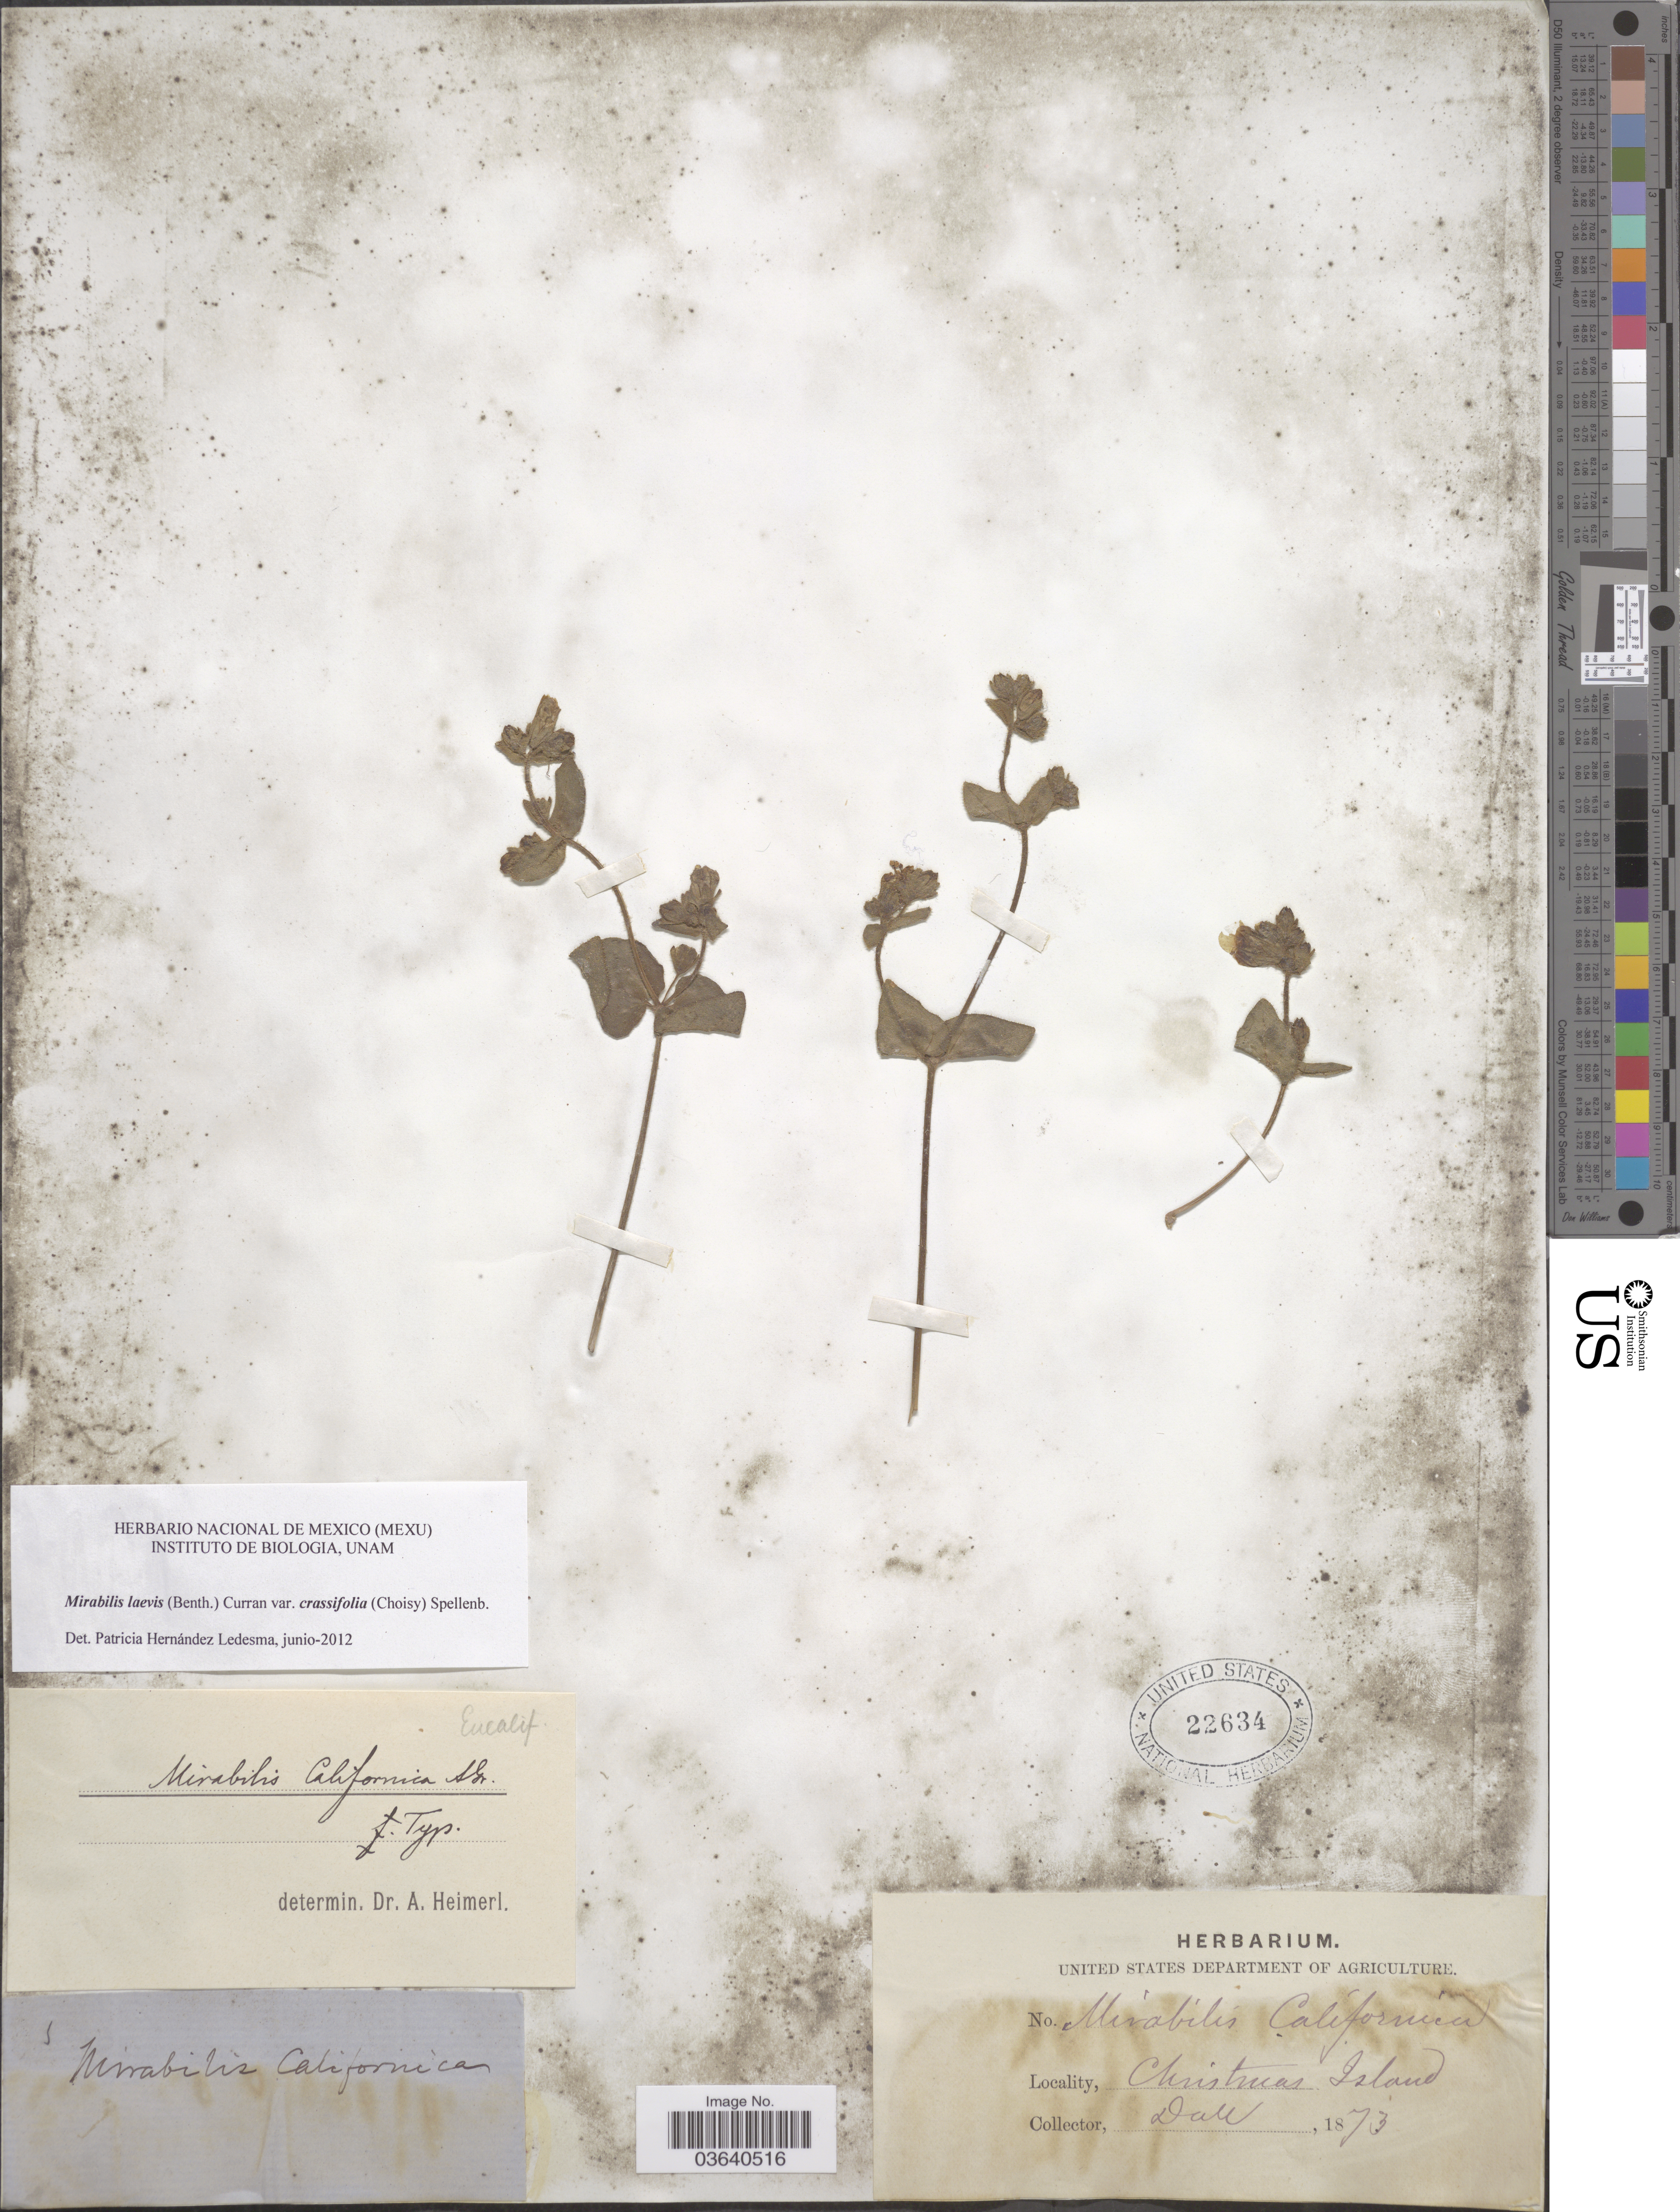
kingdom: Plantae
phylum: Tracheophyta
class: Magnoliopsida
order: Caryophyllales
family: Nyctaginaceae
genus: Mirabilis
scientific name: Mirabilis laevis var. crassifolia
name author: (Choisy) Spellenb.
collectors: -. Dall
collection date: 1873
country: Mexico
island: Christmas Island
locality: Christmas Island.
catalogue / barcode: US 22634